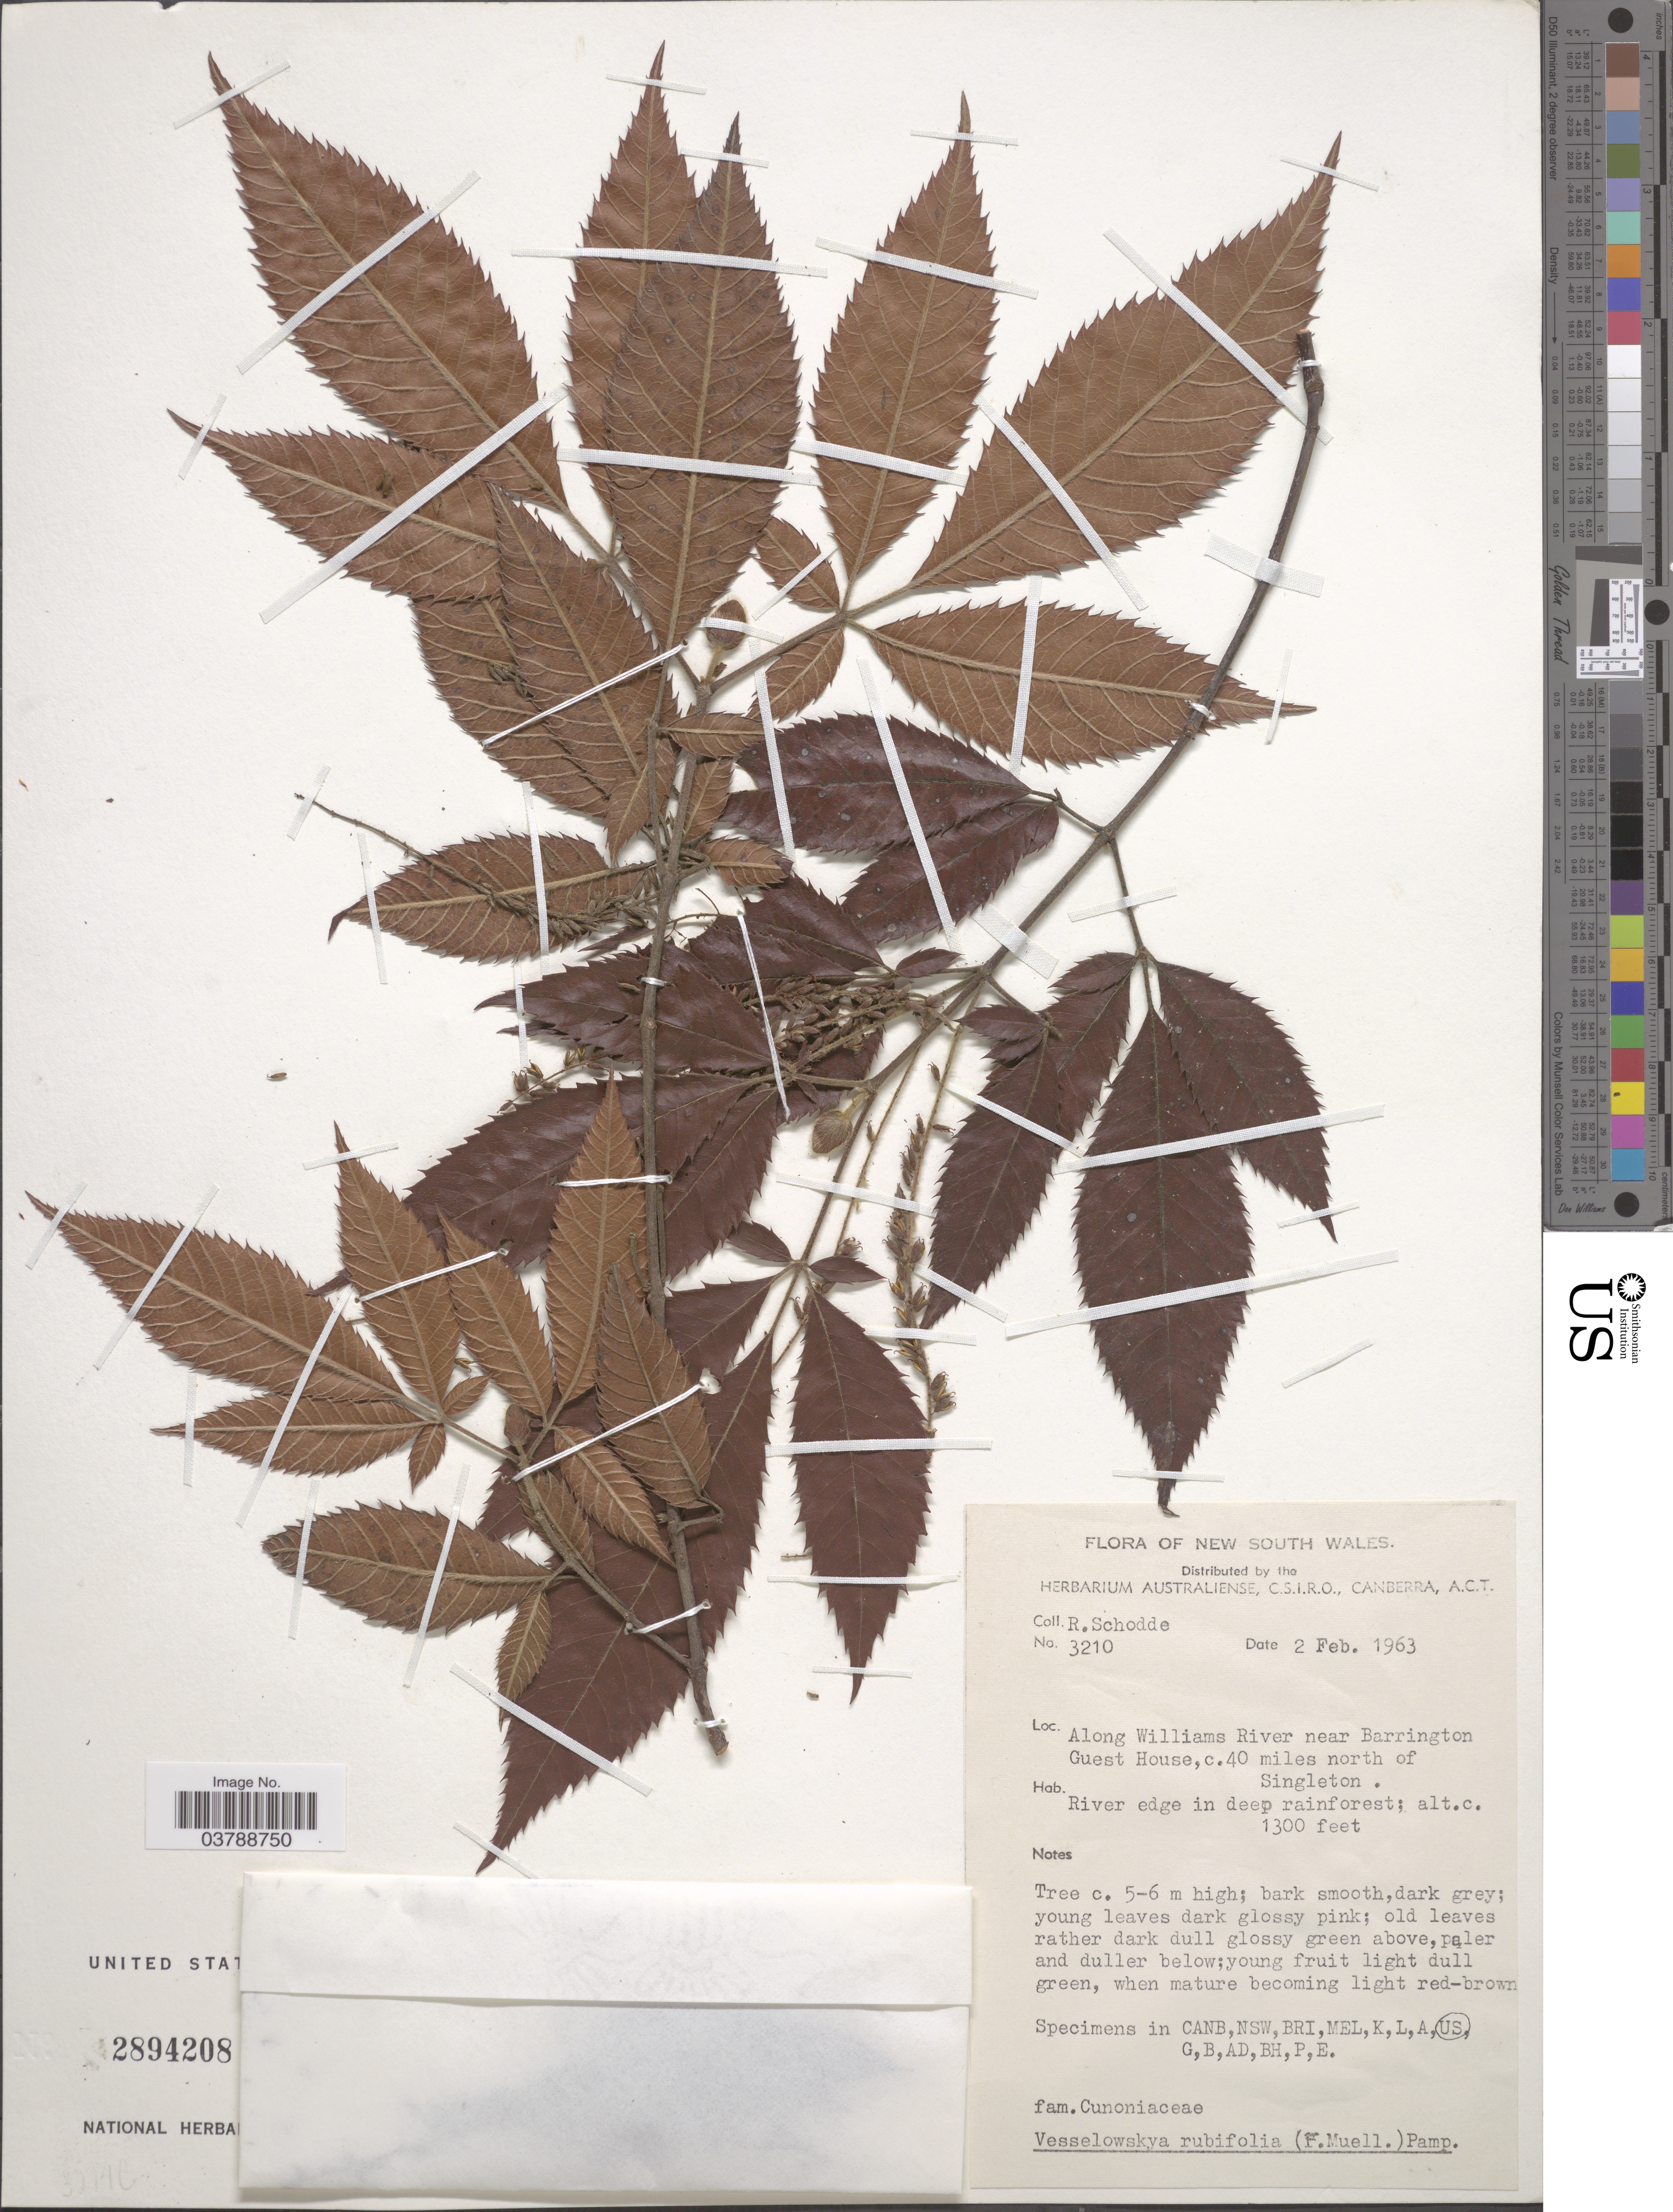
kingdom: Plantae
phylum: Tracheophyta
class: Magnoliopsida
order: Oxalidales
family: Cunoniaceae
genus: Vesselowskya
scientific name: Vesselowskya rubifolia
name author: Pamp.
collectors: R. Schodde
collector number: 3210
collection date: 1963-02-02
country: Australia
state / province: New South Wales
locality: Along Williams River near Barrington Guest House, c. 40 miles north of singleton.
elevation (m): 396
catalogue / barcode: US 2894208